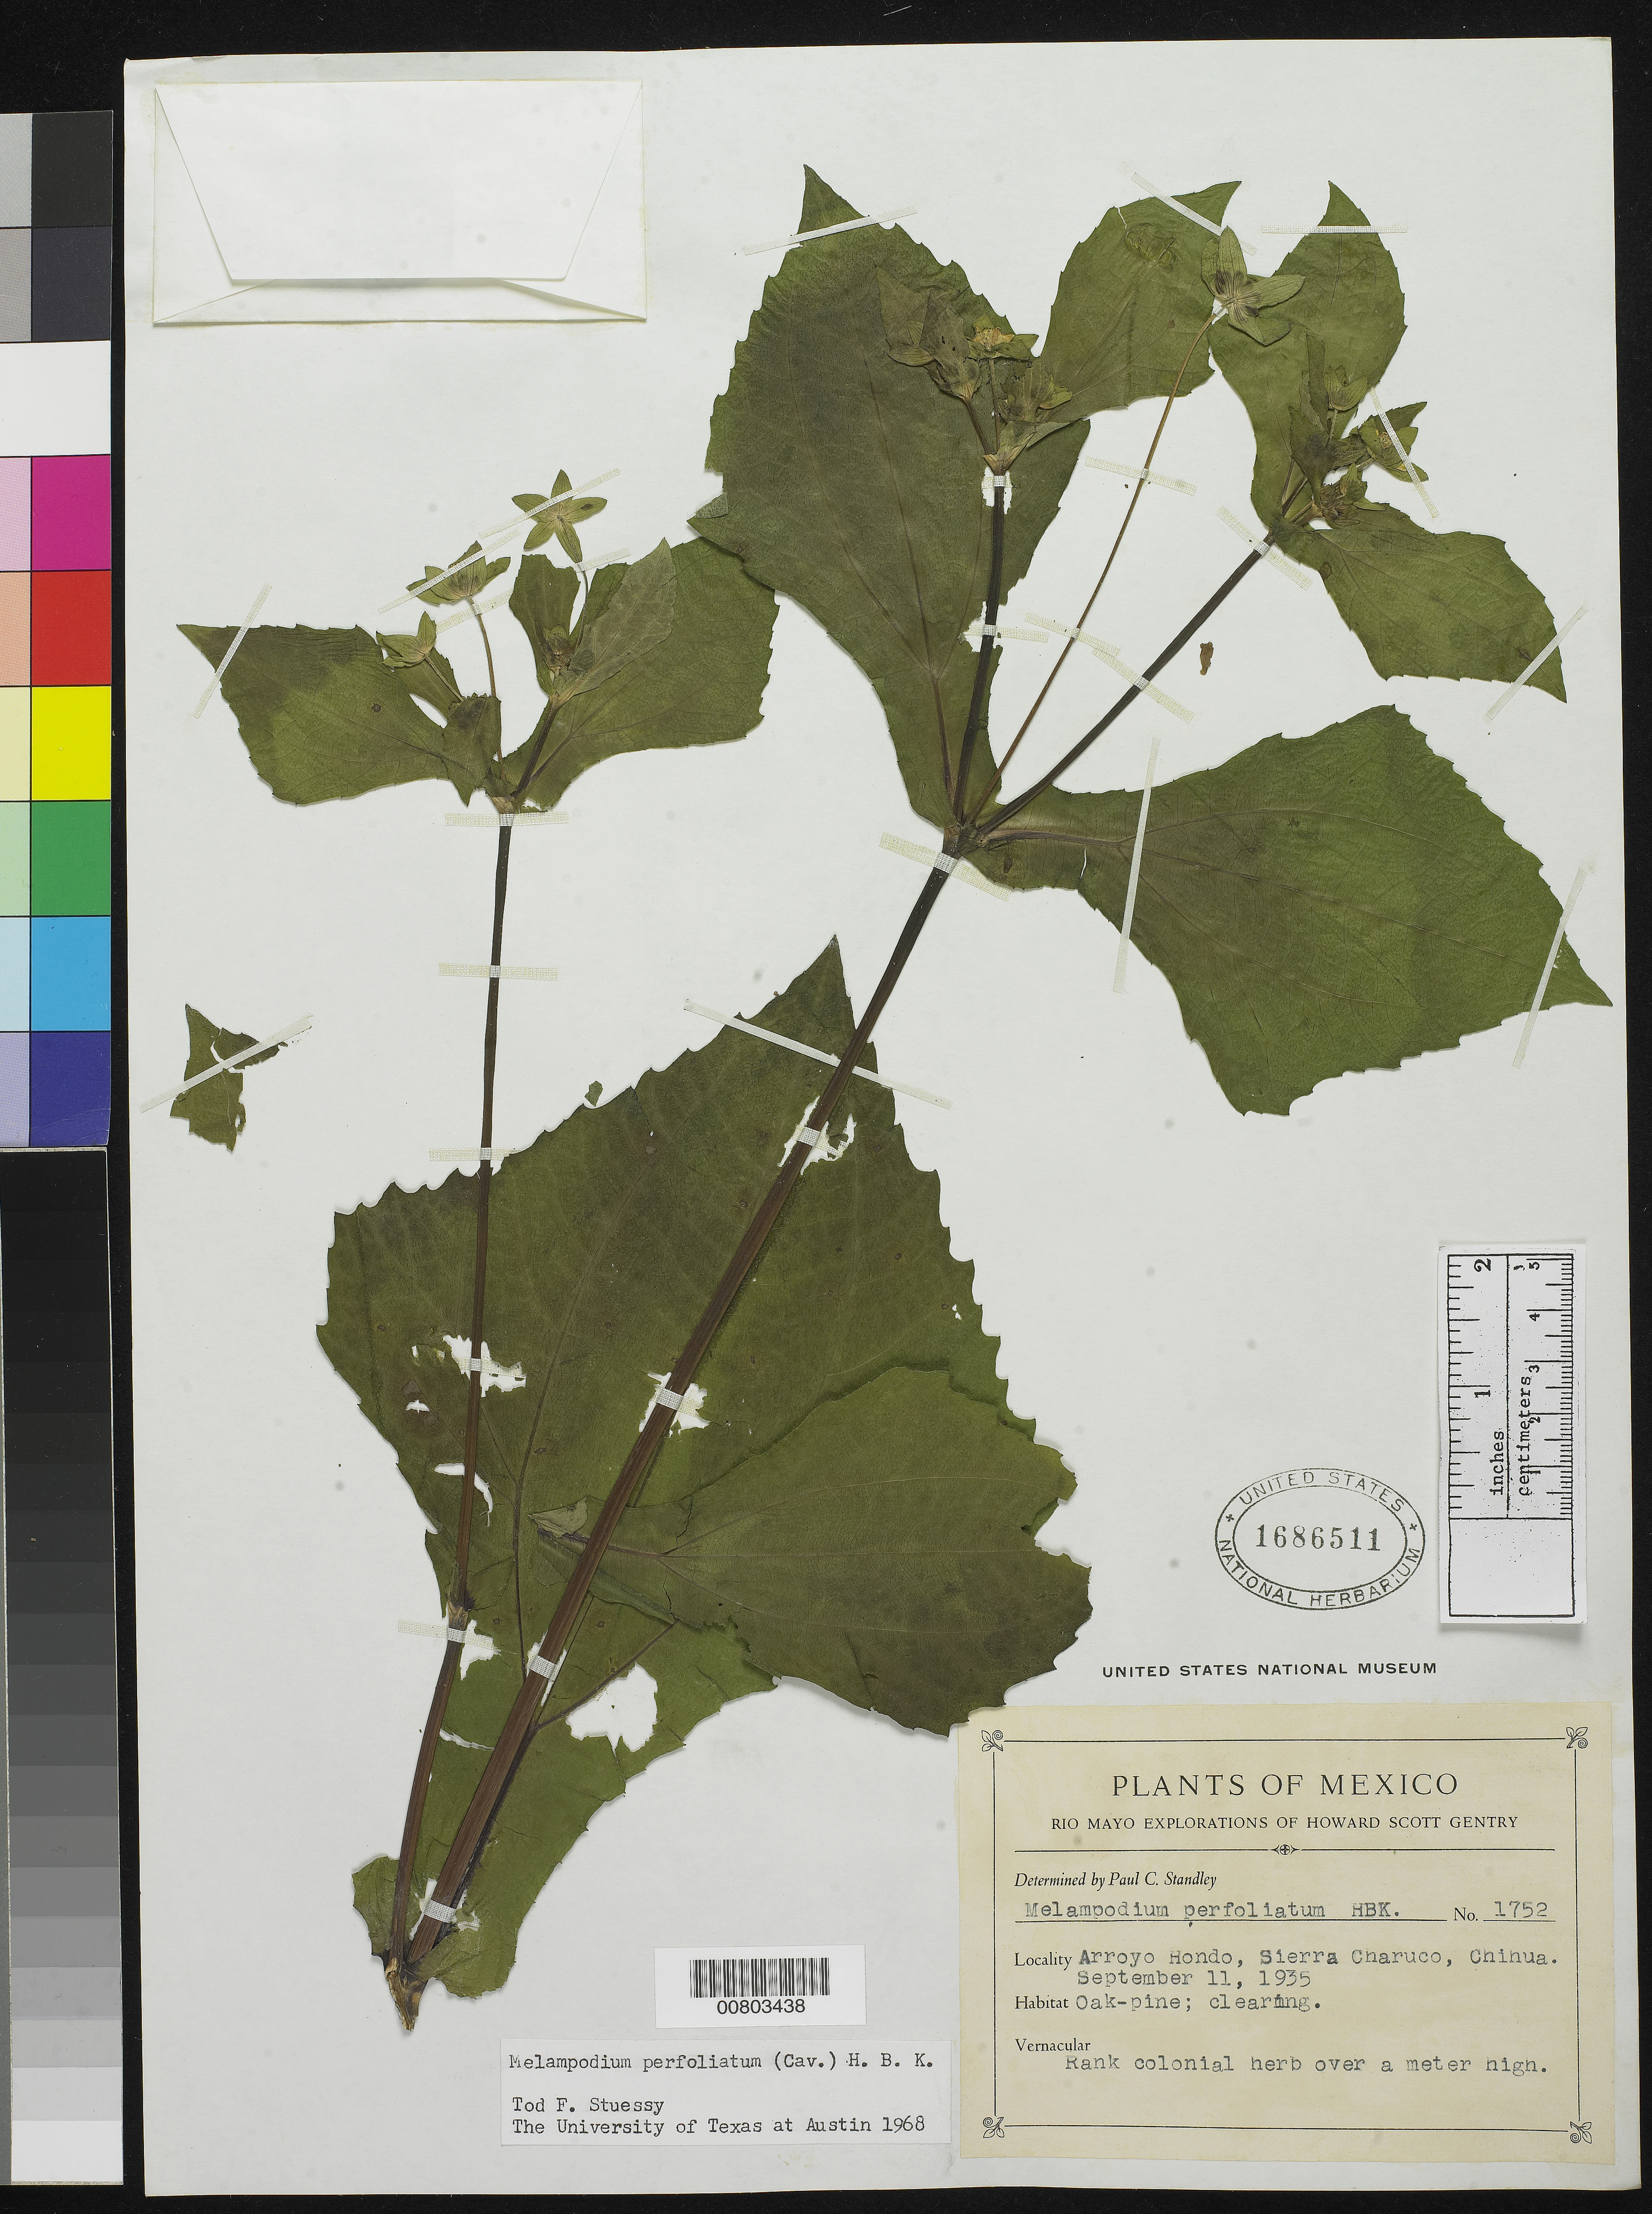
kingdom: Plantae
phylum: Tracheophyta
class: Magnoliopsida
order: Asterales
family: Asteraceae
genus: Melampodium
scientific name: Melampodium perfoliatum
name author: (Cav.) Kunth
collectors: H. S. Gentry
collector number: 1752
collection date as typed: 11 Sep 1935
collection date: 1935-09-11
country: Mexico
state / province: Chihuahua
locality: Arroyo Hondo, Sierra Charuco, Chihuahua.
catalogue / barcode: US 1686511